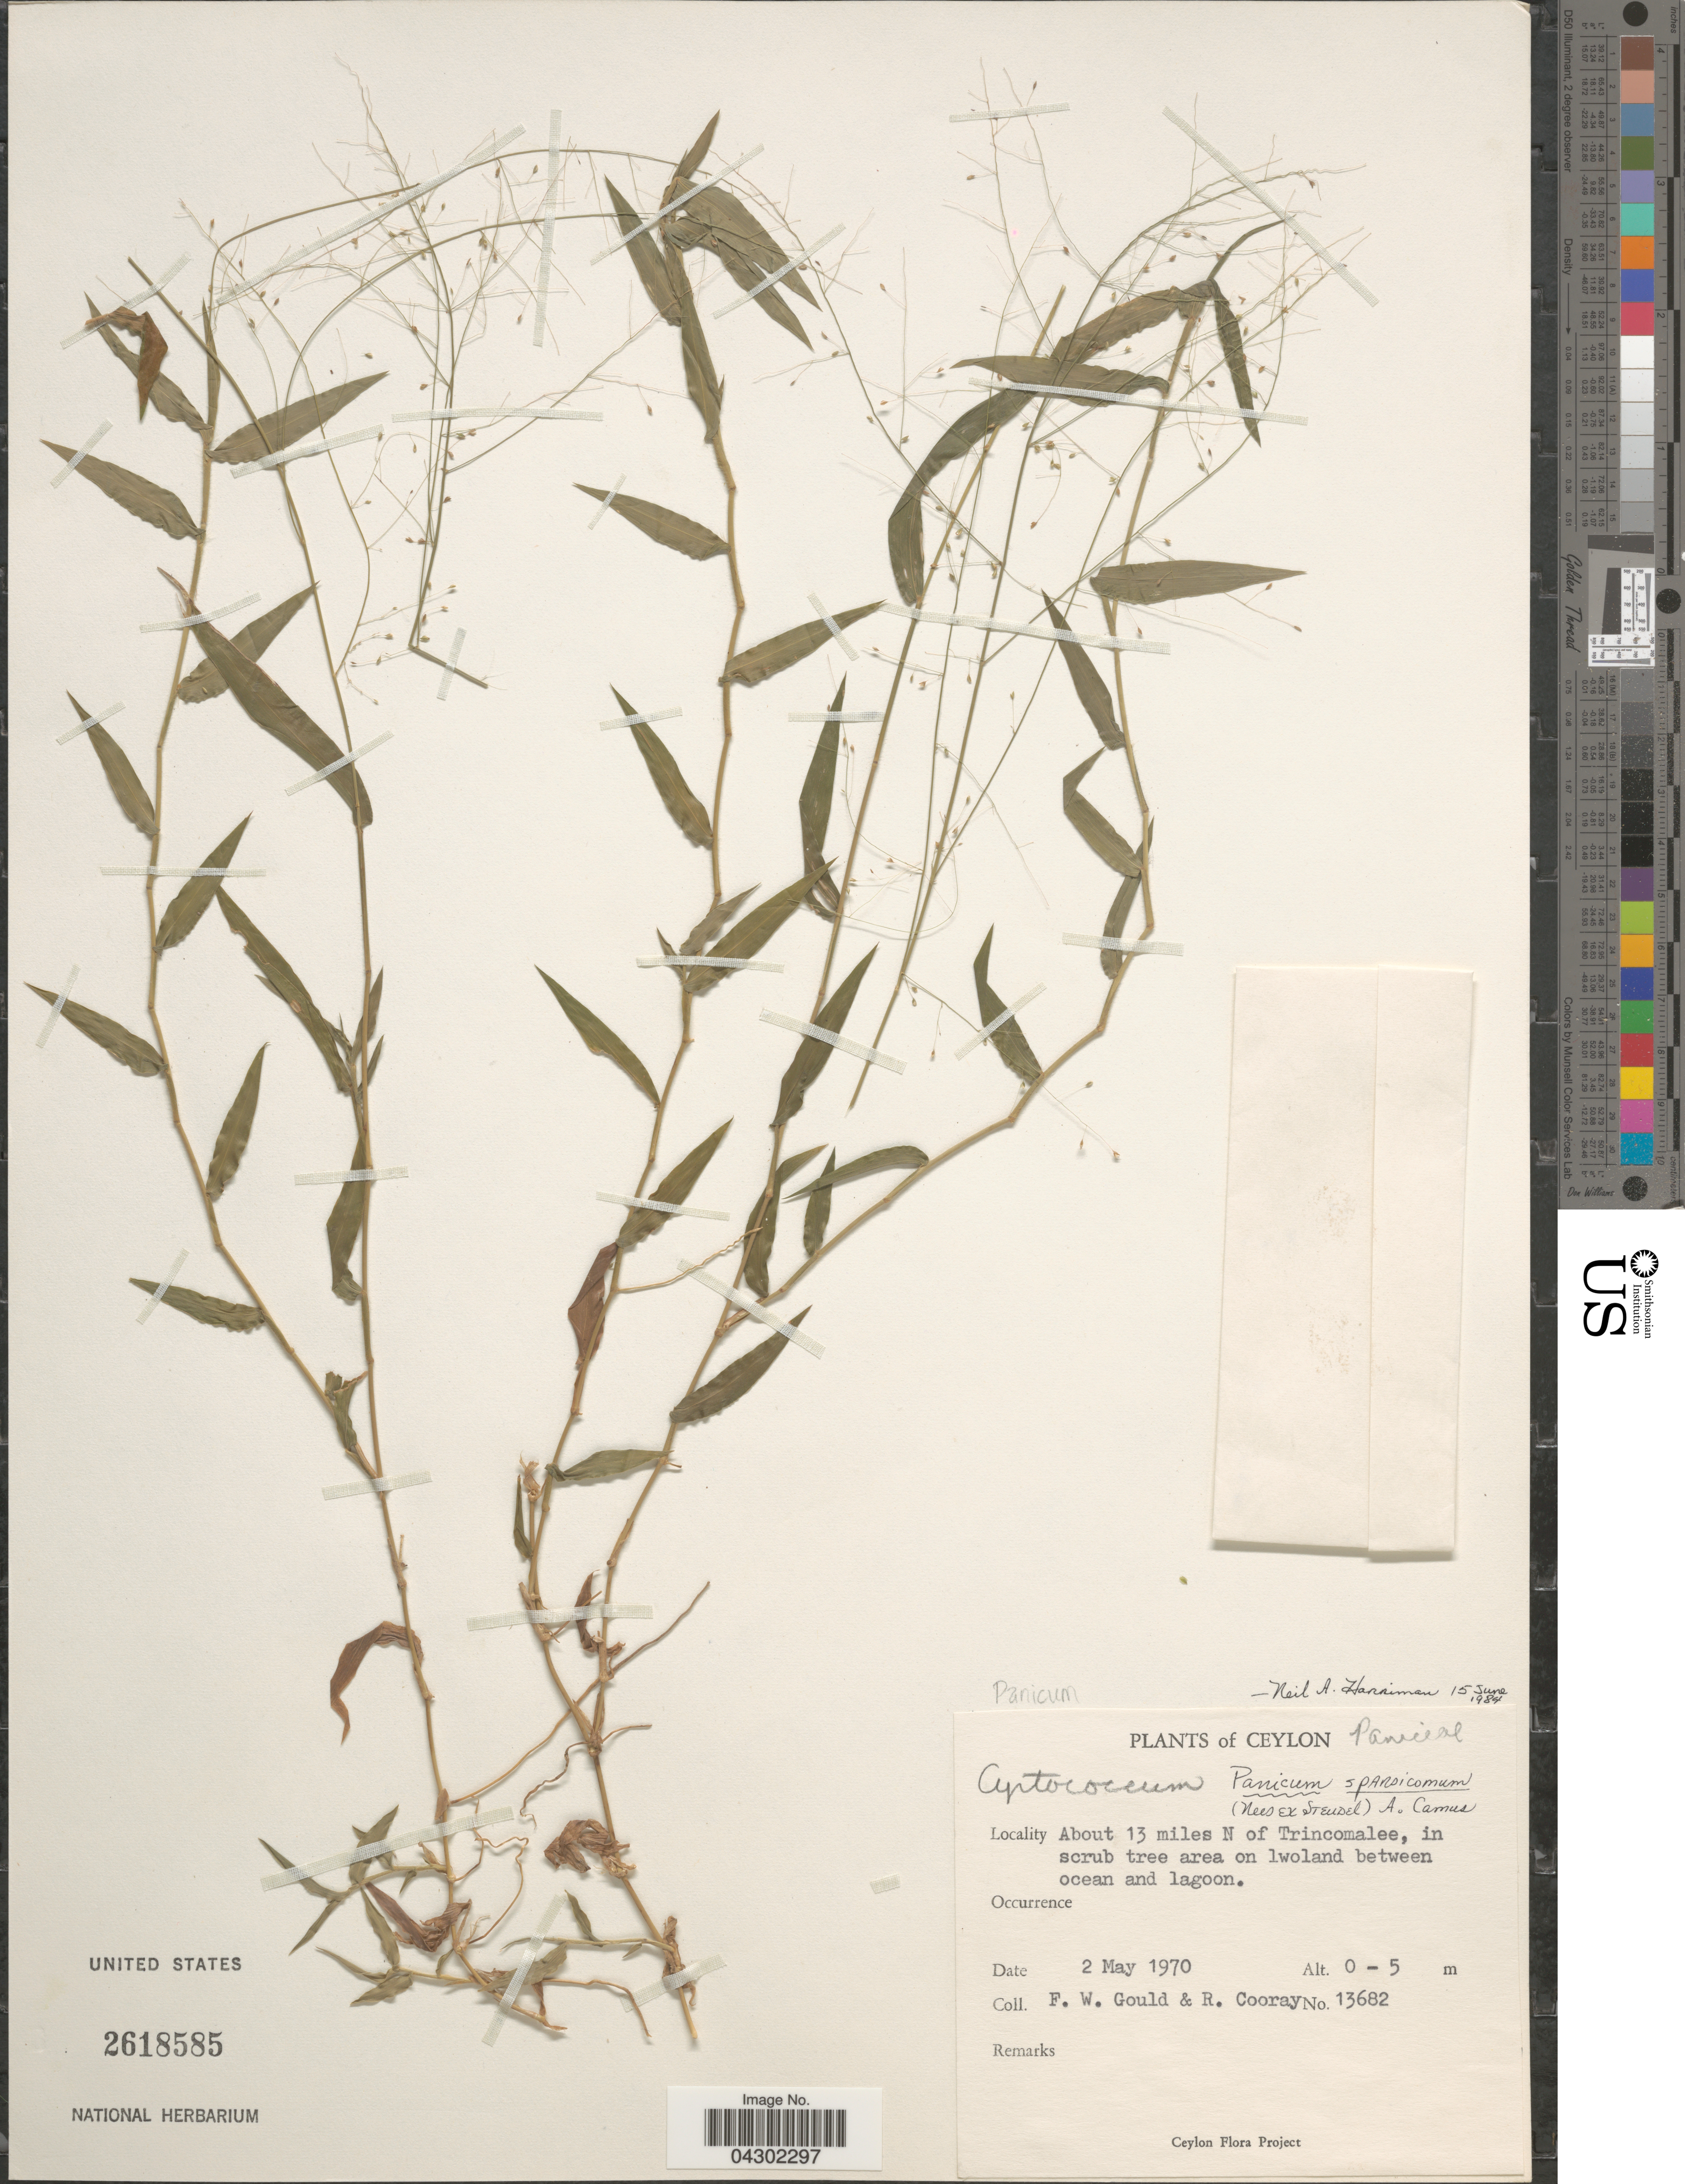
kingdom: Plantae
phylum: Tracheophyta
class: Liliopsida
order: Poales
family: Poaceae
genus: Panicum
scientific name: Panicum sparsicomum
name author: Nees ex Steud.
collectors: F. W. Gould & R. Cooray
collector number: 13682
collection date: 1970-05-02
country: Sri Lanka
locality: Ceylon. About 13 miles N of Trincomalee, in scrub tree area on lwoland between ocean and lagoon.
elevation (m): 0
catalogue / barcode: US 2618585